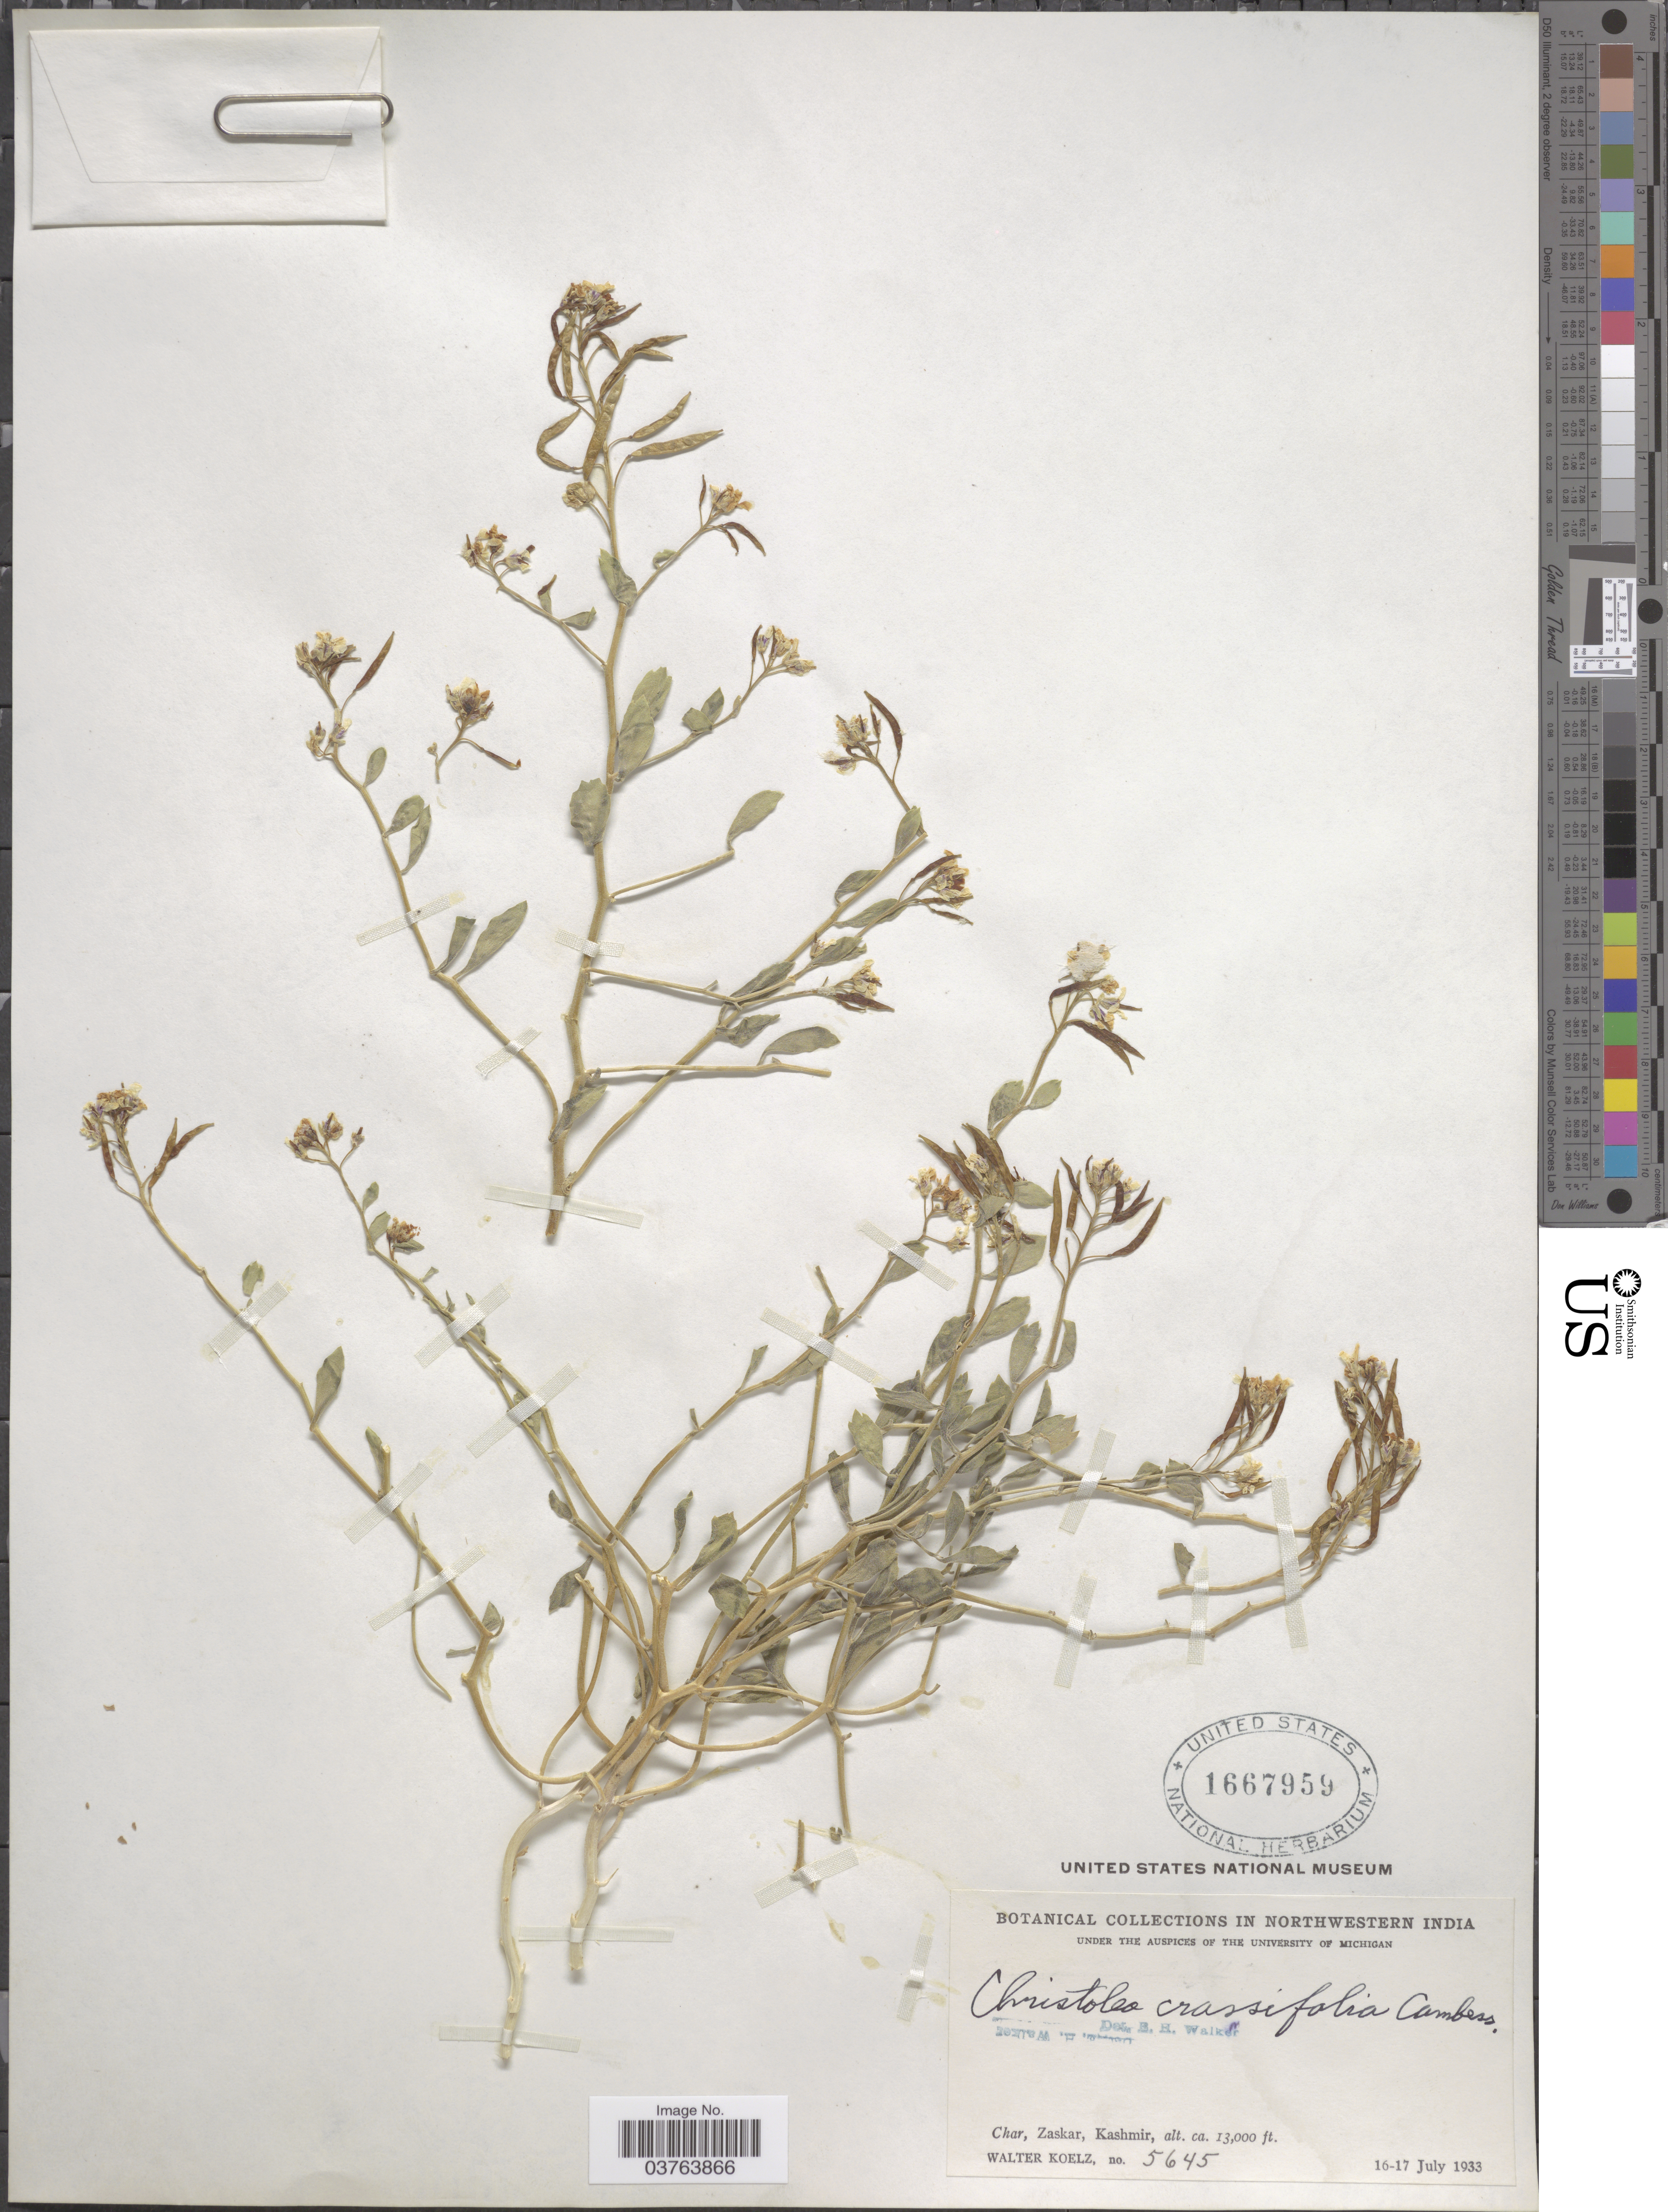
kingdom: Plantae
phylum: Tracheophyta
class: Magnoliopsida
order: Brassicales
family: Brassicaceae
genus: Christolea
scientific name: Christolea crassifolia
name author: Cambess.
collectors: W. N. Koelz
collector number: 5645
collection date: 1933-07-16/1933-07-17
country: India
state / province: Jammu and Kashmir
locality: Northwestern India. Char, Zaskar, Kashmir.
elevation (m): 3962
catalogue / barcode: US 1667959